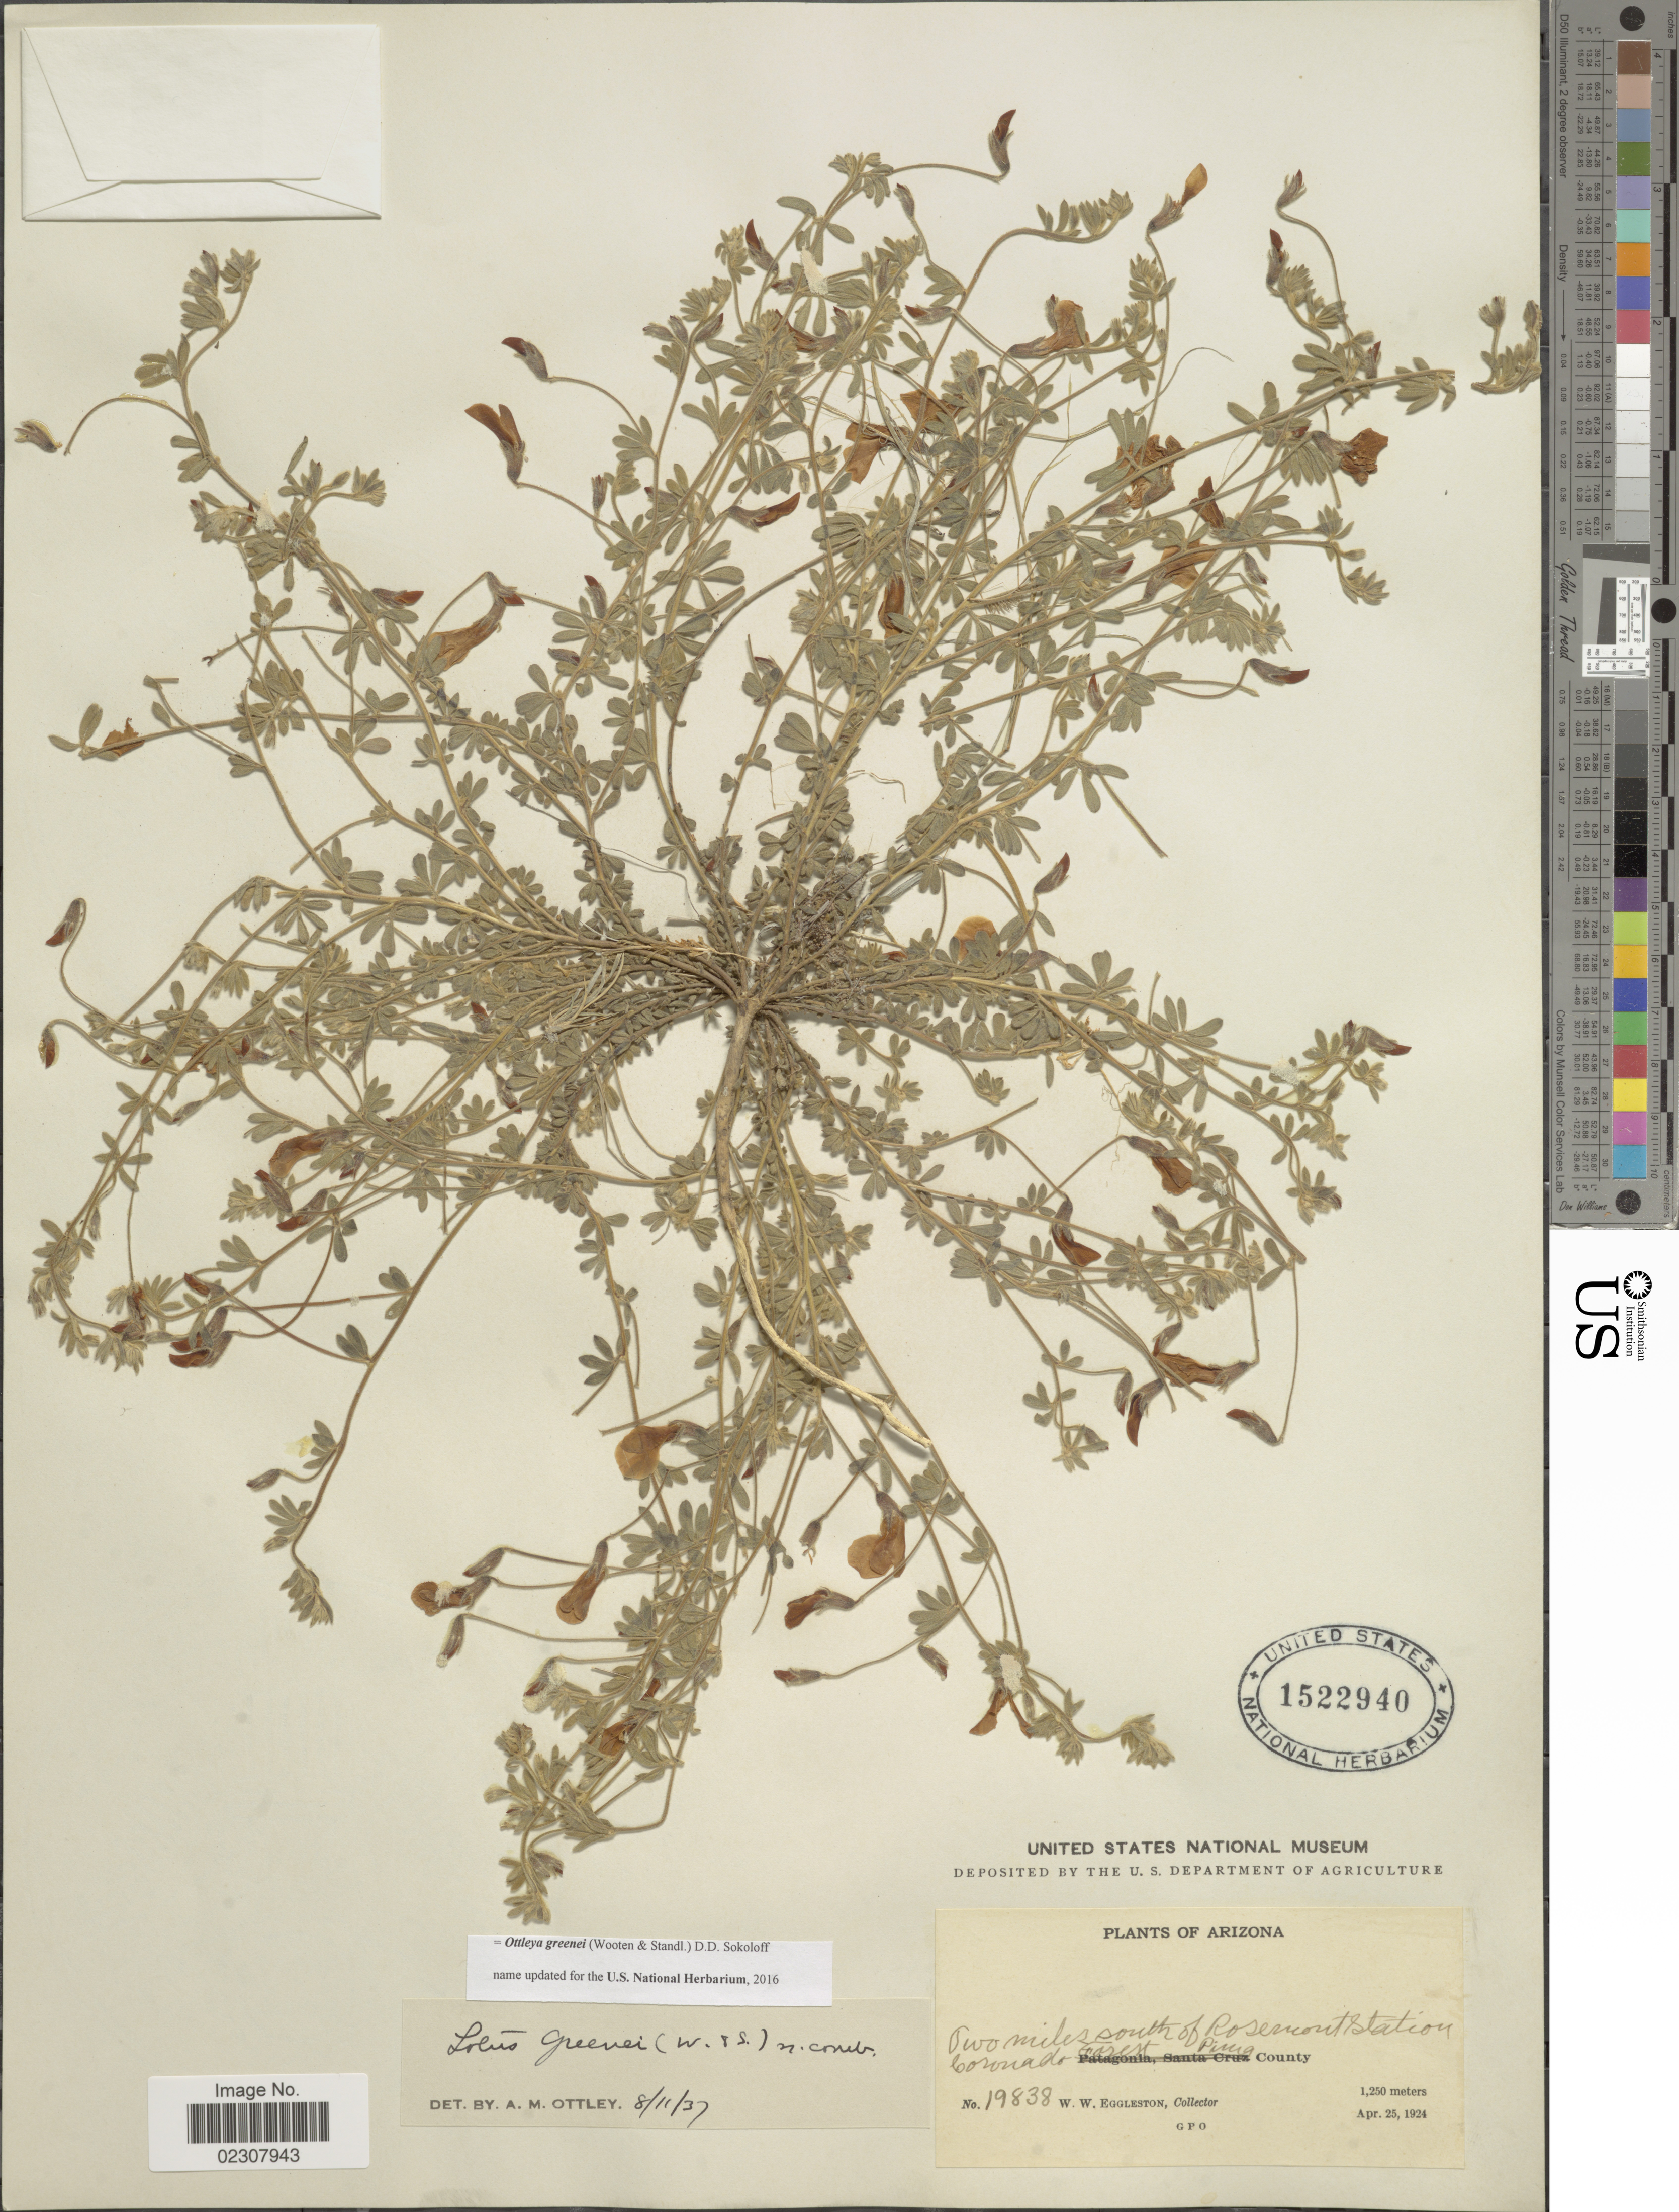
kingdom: Plantae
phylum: Tracheophyta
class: Magnoliopsida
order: Fabales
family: Fabaceae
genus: Ottleya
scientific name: Ottleya greenei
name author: (Wooten & Standl.) D.D. Sokoloff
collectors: W. W. Eggleston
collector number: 19838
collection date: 1924-04-25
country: United States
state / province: Arizona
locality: Two miles south of Rosemont Station Coronado Forest, Pima County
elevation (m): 1250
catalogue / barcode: US 1522940